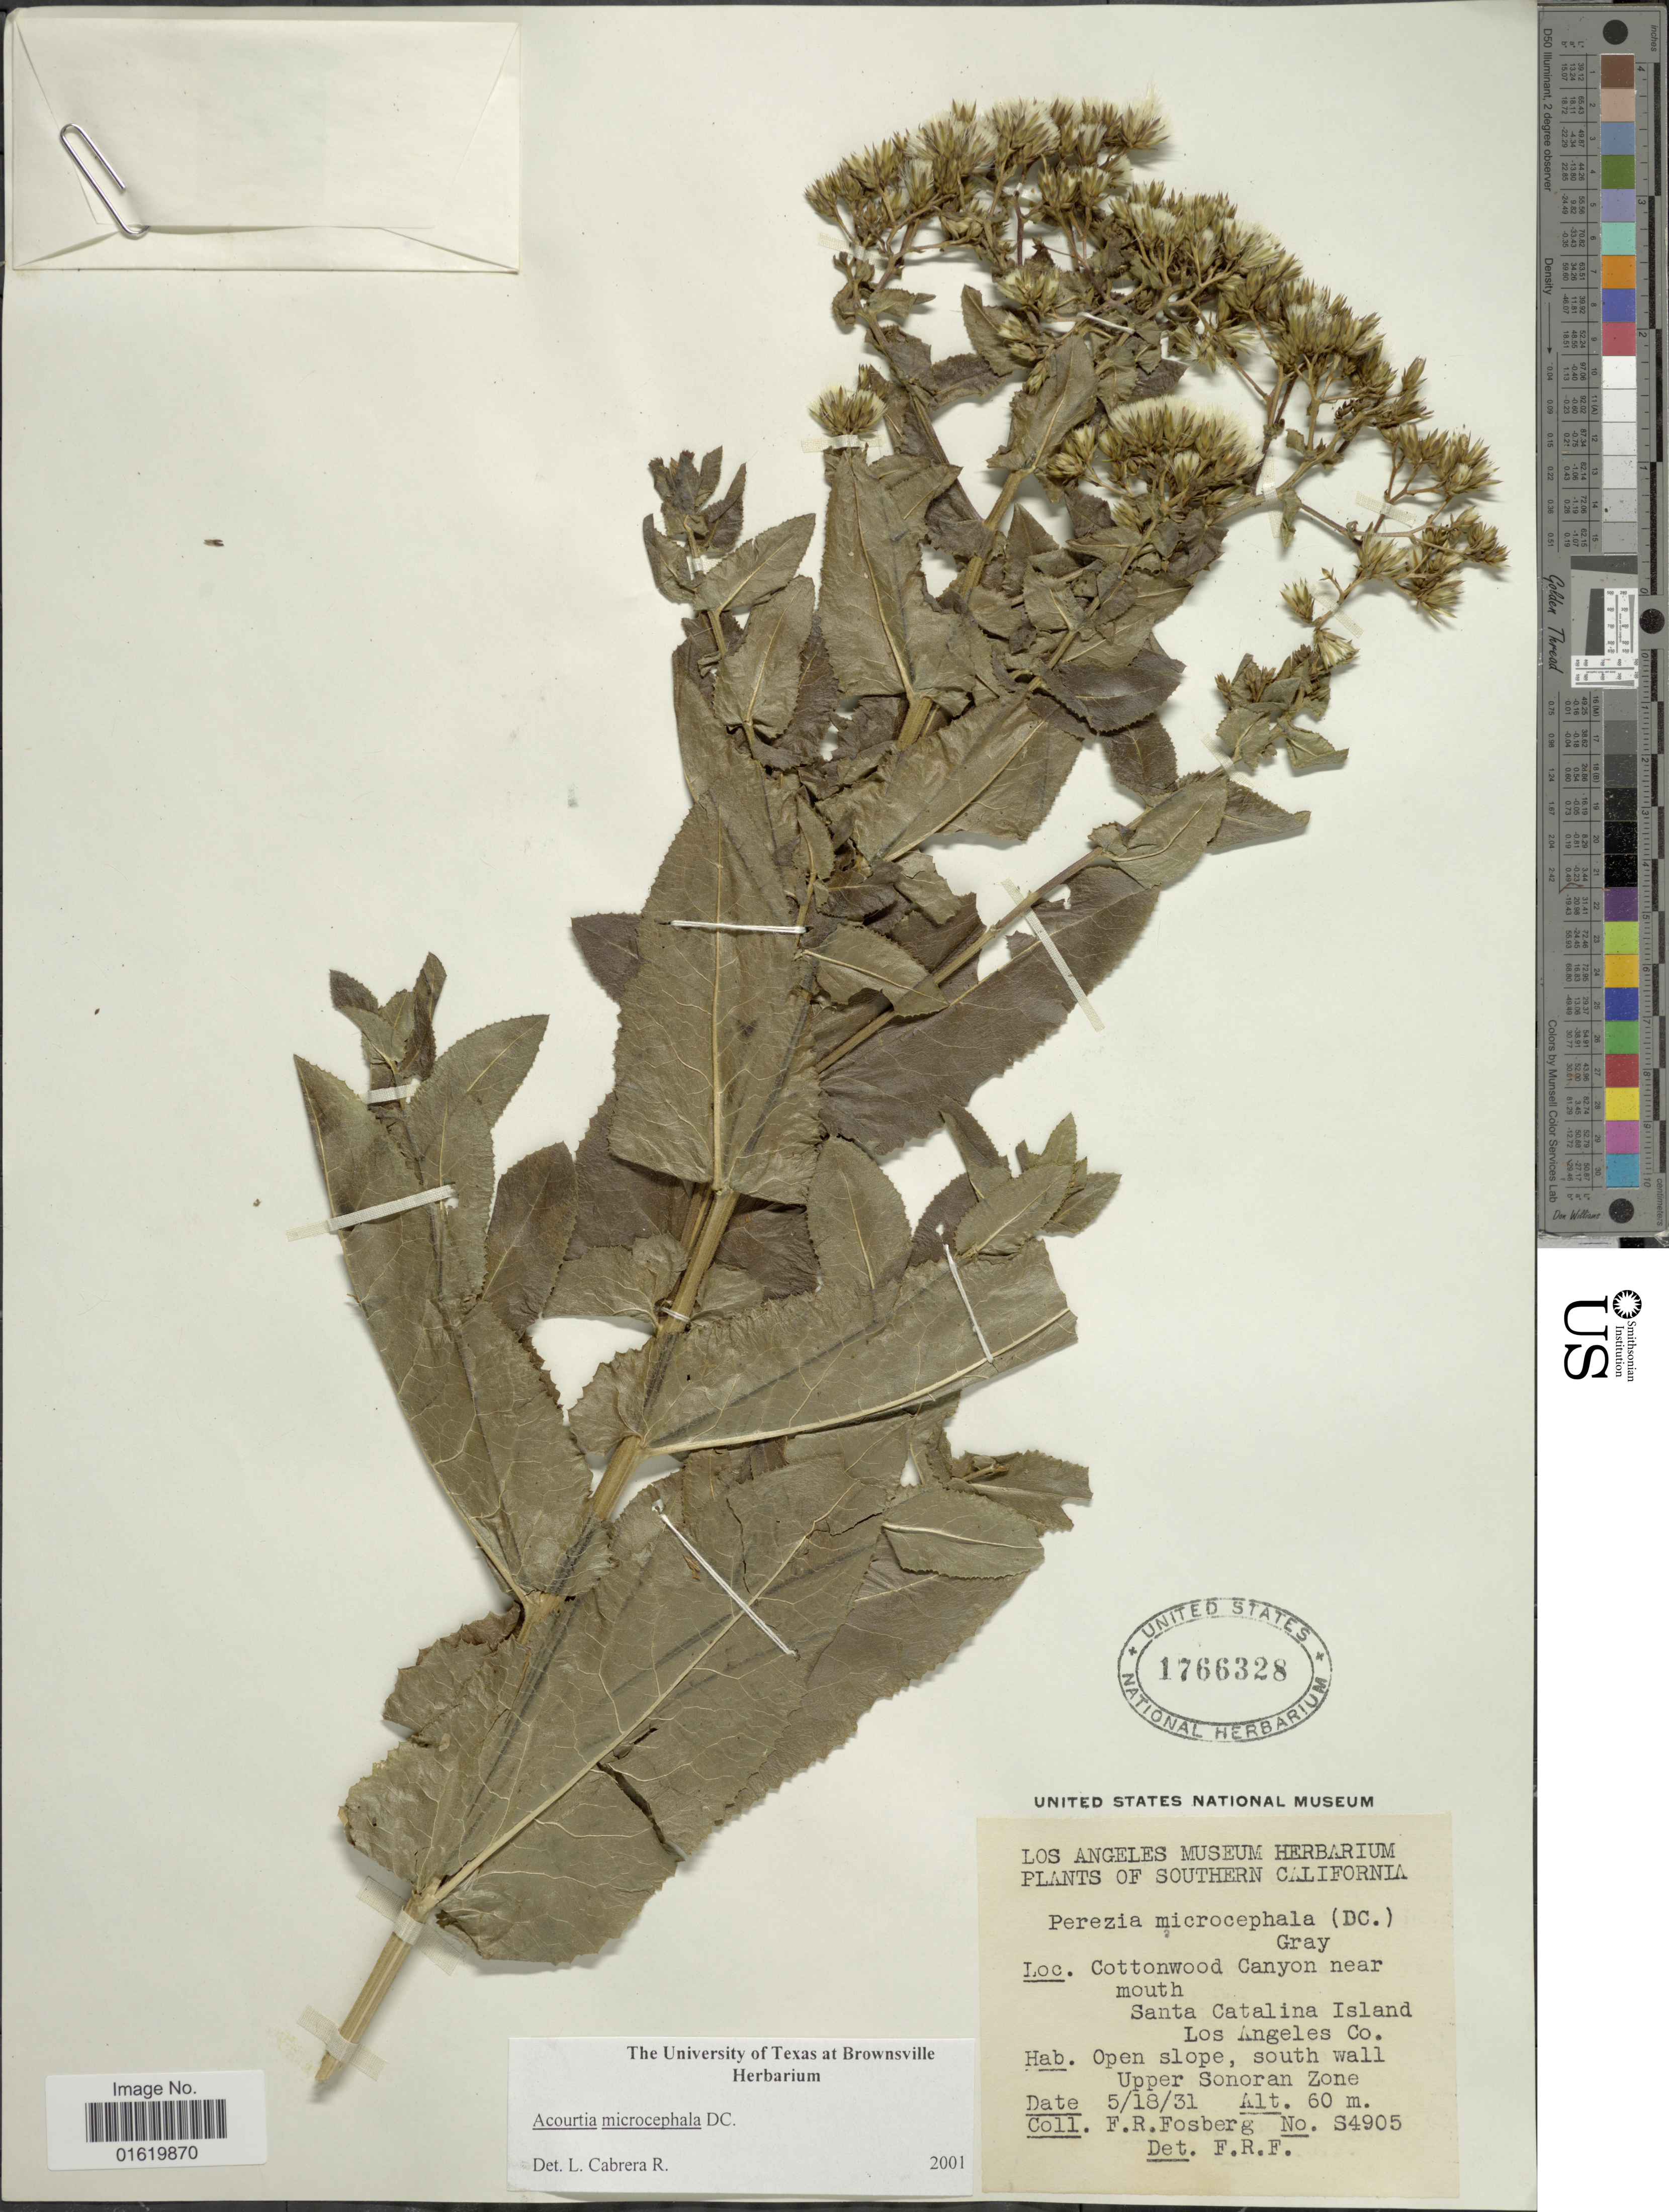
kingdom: Plantae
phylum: Tracheophyta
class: Magnoliopsida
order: Asterales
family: Asteraceae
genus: Acourtia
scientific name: Acourtia microcephala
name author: DC.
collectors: F. R. Fosberg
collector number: S4905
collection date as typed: Transcribed d/m/y: 18/5/31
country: United States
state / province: California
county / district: Los Angeles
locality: Southern California. Cottonwood Canyon near mouth Santa Catalina Island. Los Angeles Co. Open slope, south wall Upper Sonoran Zone.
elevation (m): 60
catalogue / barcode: US 1766328